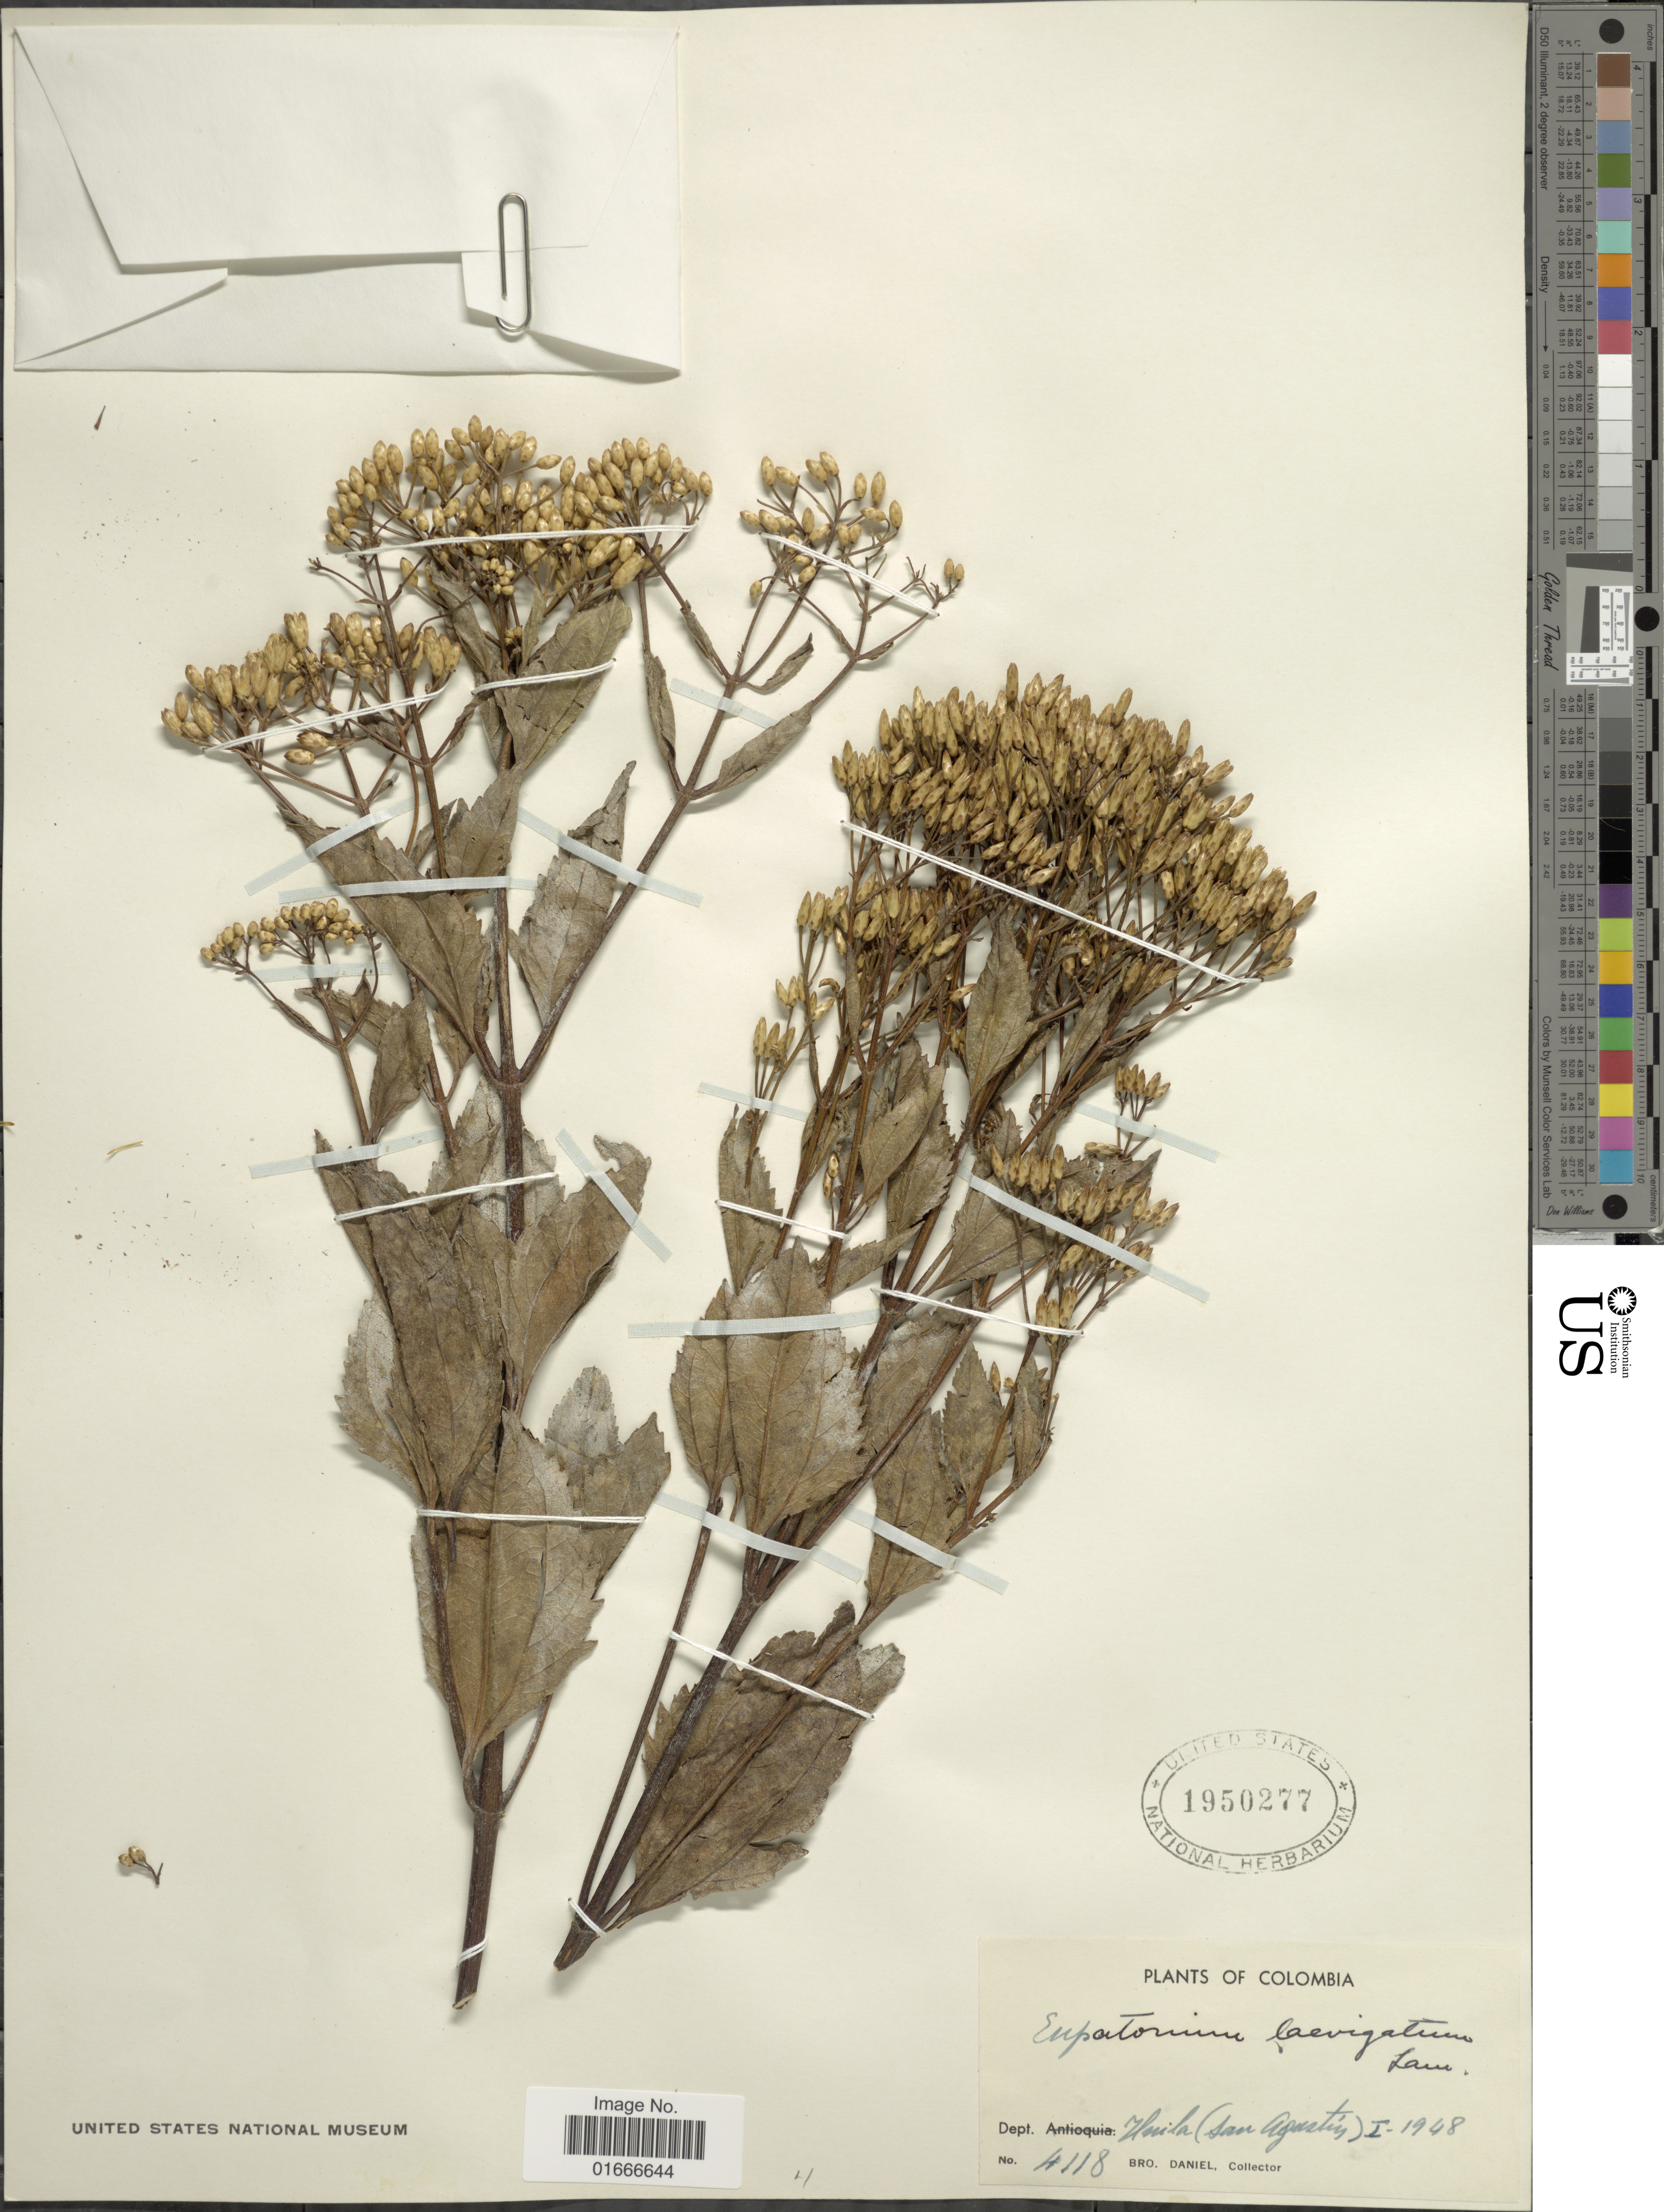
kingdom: Plantae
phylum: Tracheophyta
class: Magnoliopsida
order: Asterales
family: Asteraceae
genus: Chromolaena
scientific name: Chromolaena laevigata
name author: (Lam.) R.M. King & H. Rob.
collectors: Bro. Daniel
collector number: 4118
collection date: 1948-01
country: Colombia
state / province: Huila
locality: San Agustin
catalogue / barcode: US 1850277